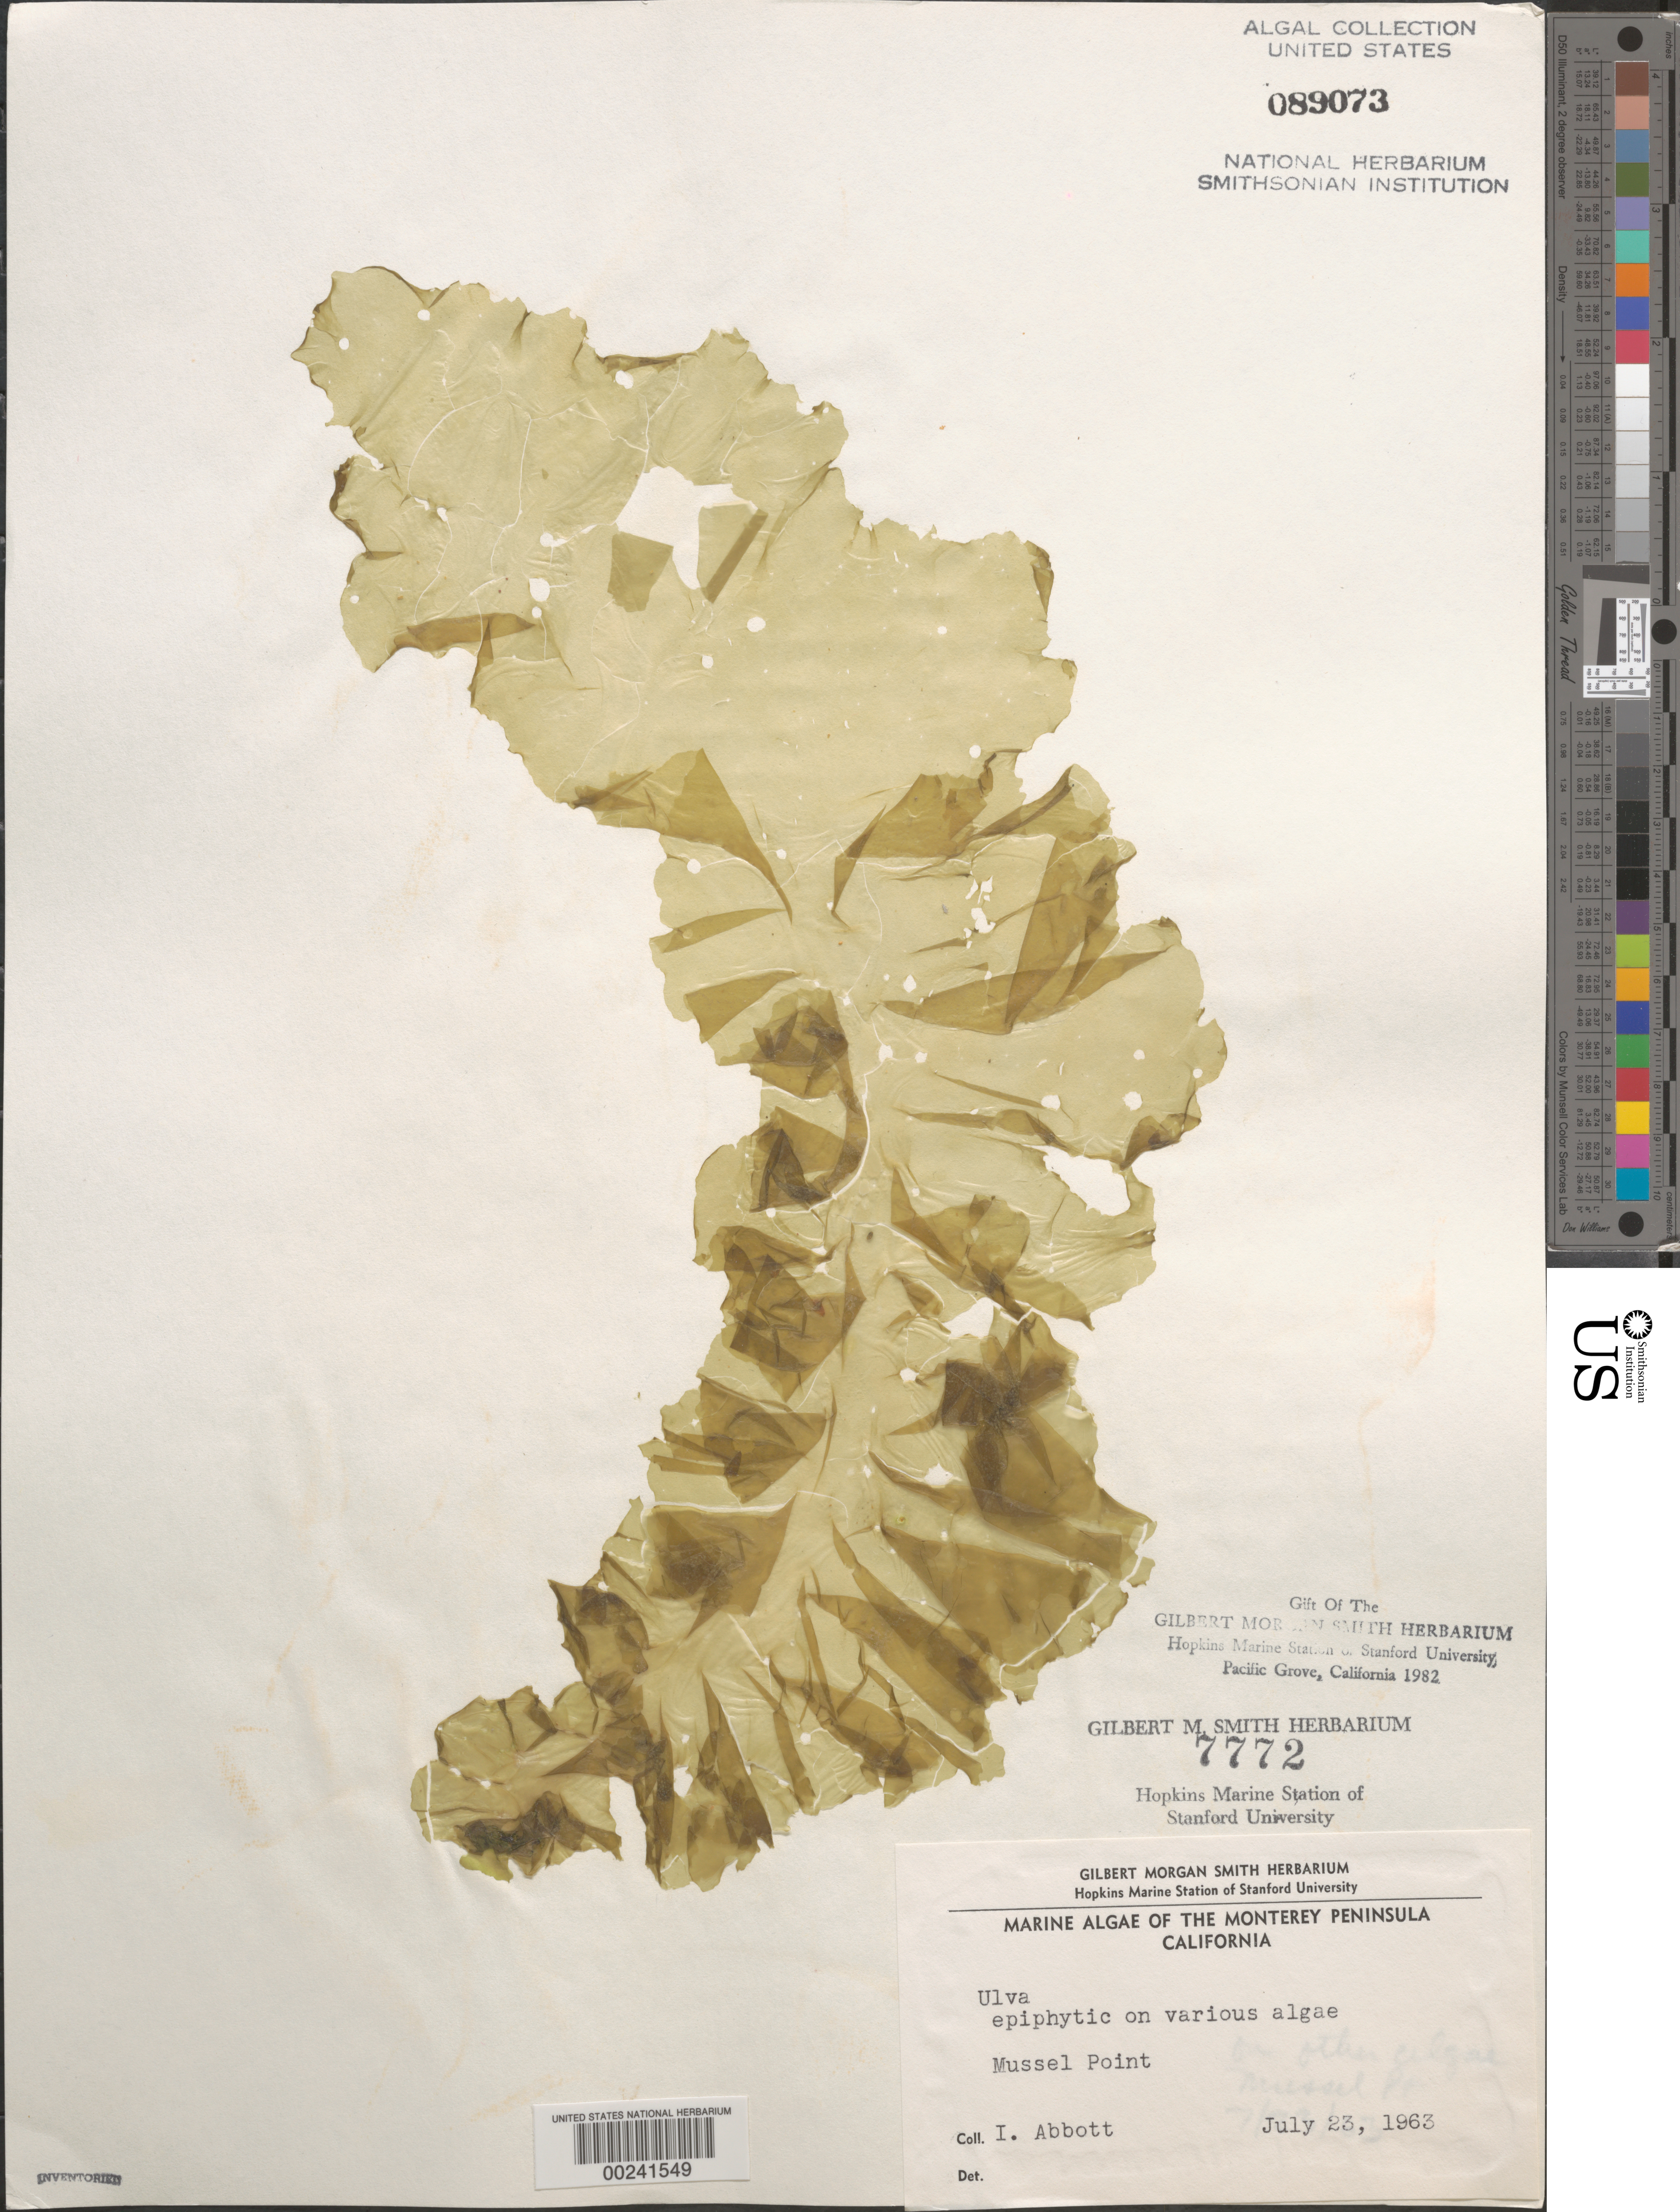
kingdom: Plantae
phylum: Chlorophyta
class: Ulvophyceae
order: Ulvales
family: Ulvaceae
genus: Ulva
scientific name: Ulva sp.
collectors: I. A. Abbott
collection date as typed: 23 Jul 1963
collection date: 1963-07-23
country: United States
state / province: California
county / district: Monterey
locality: Mussel Point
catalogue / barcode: US 89073